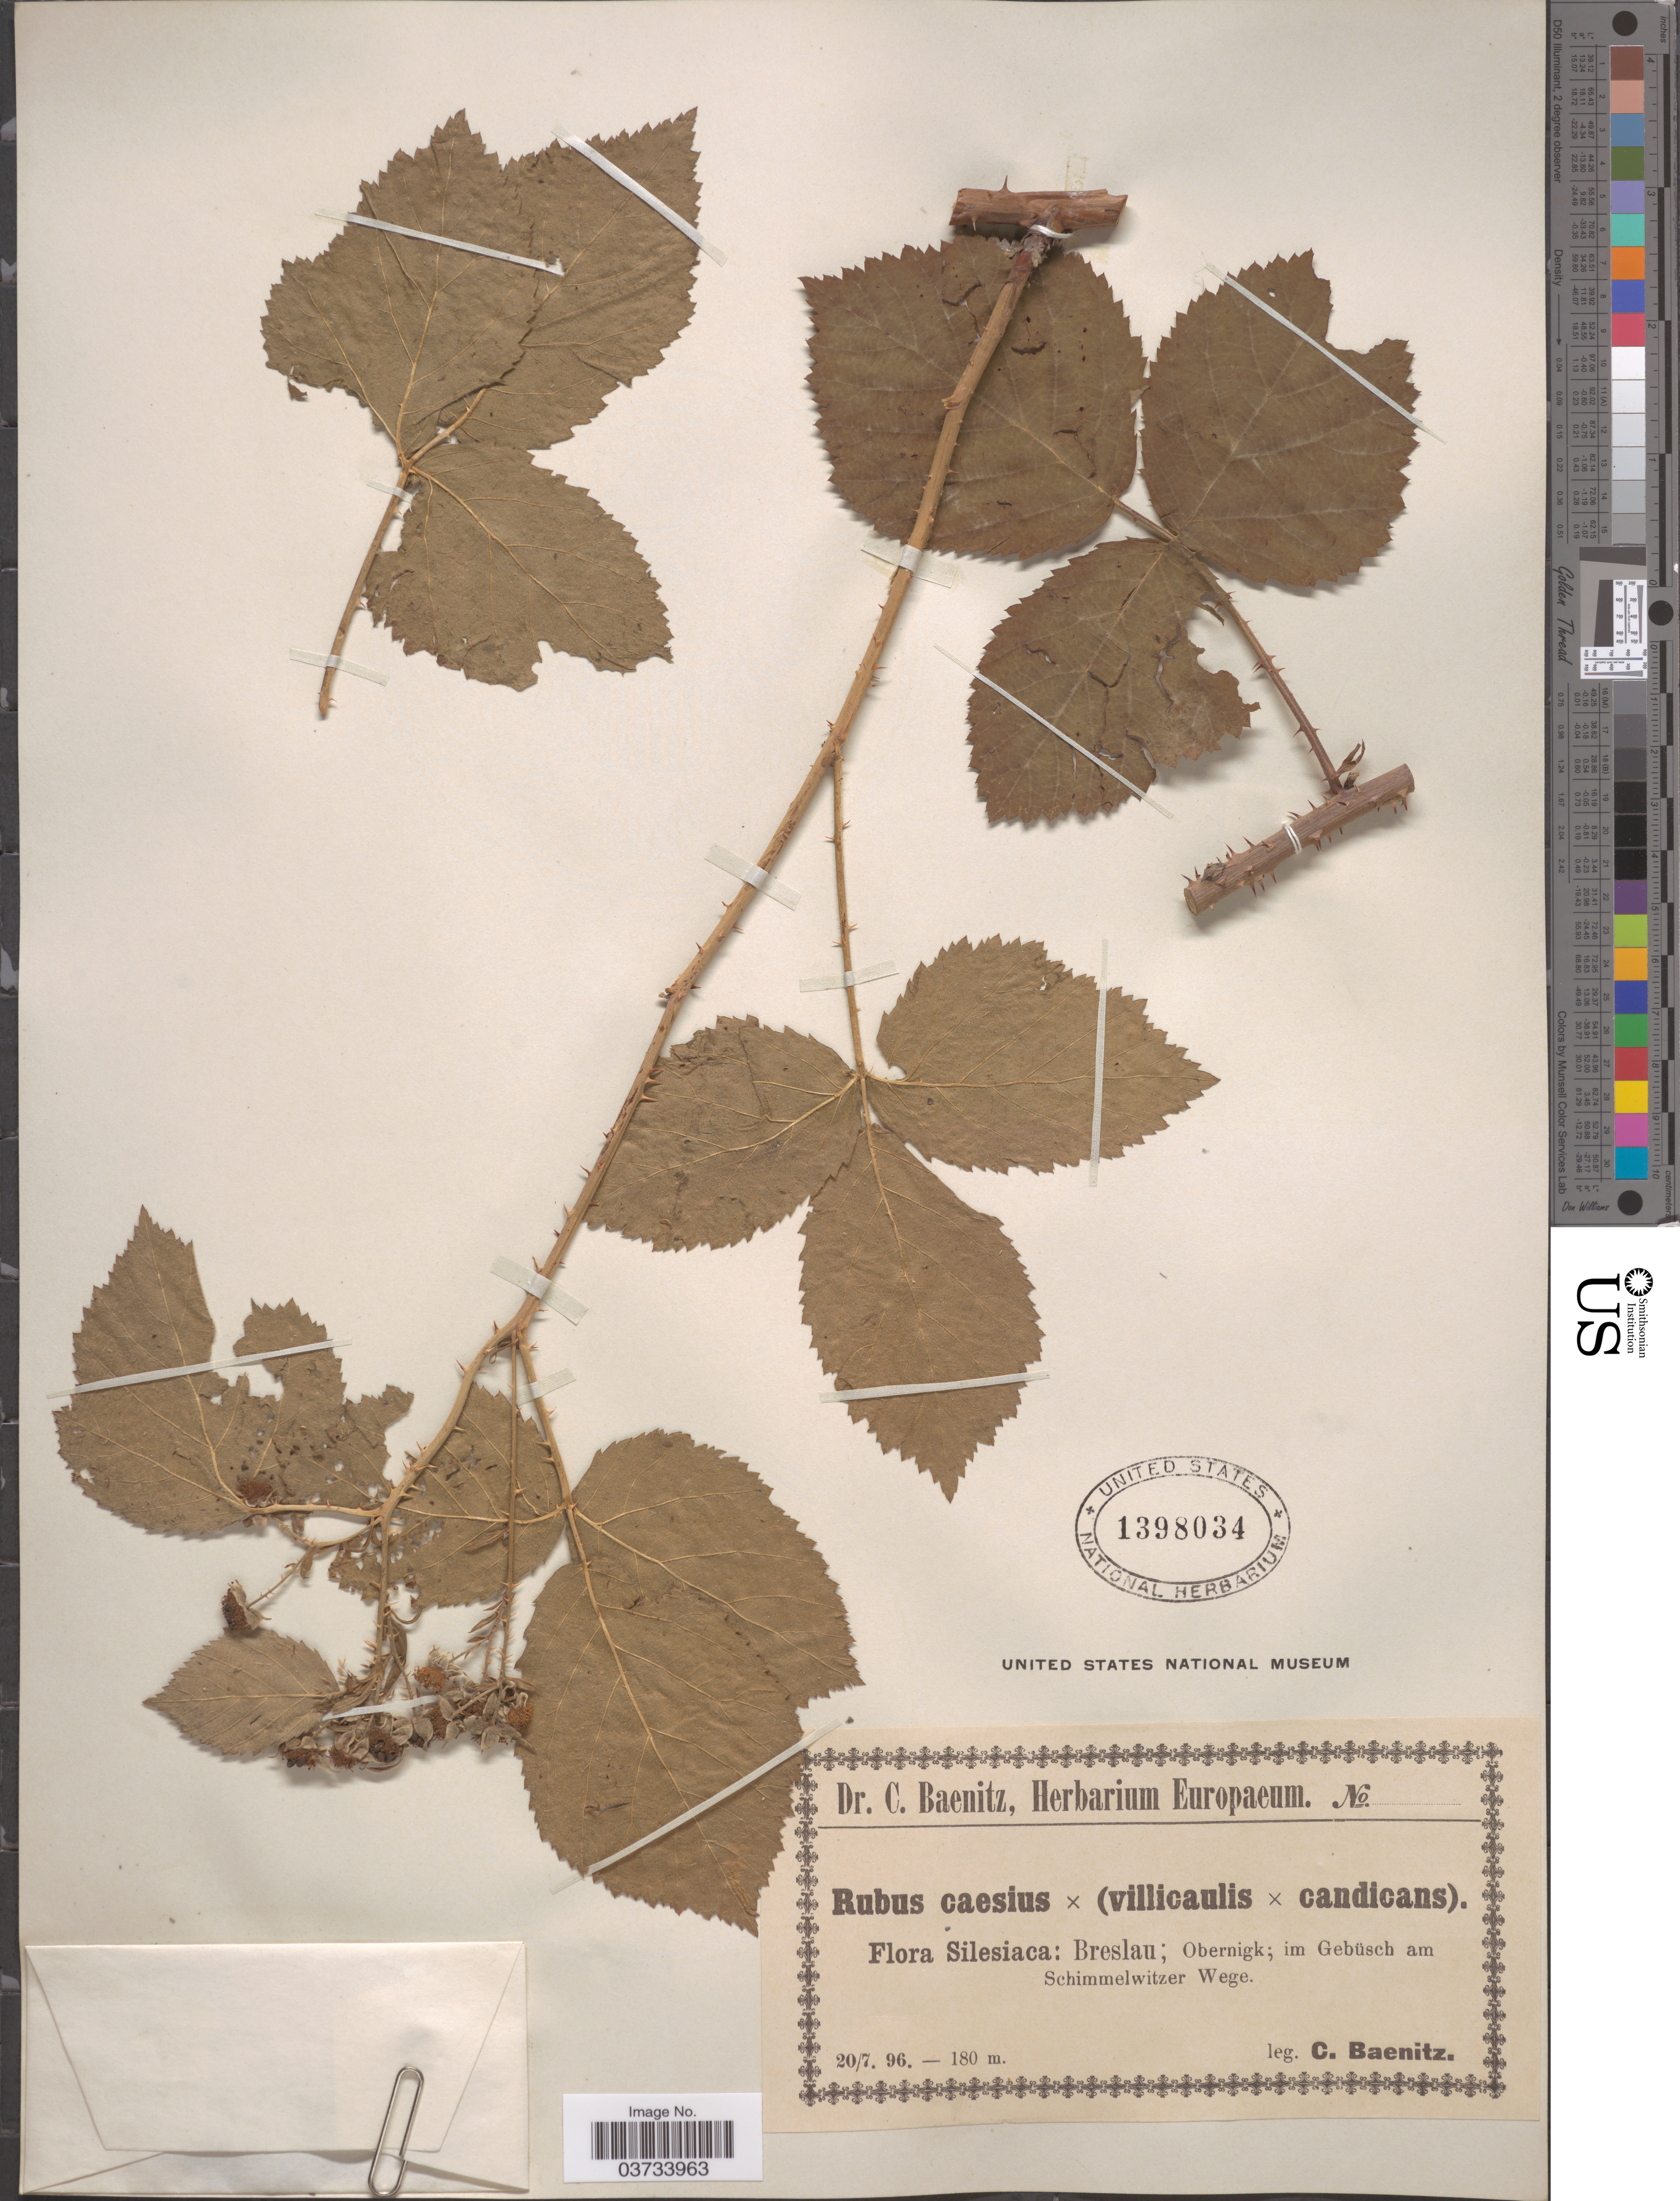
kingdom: Plantae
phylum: Tracheophyta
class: Magnoliopsida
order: Rosales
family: Rosaceae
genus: Rubus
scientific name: Rubus caesius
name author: L.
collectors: C. G. Baenitz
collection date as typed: Transcribed d/m/y: 20/7/96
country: Poland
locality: Silesiaca: Breslau; Obernigk; im Gebüsch am Schimmelwitzer Wege.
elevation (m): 180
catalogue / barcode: US 1398034